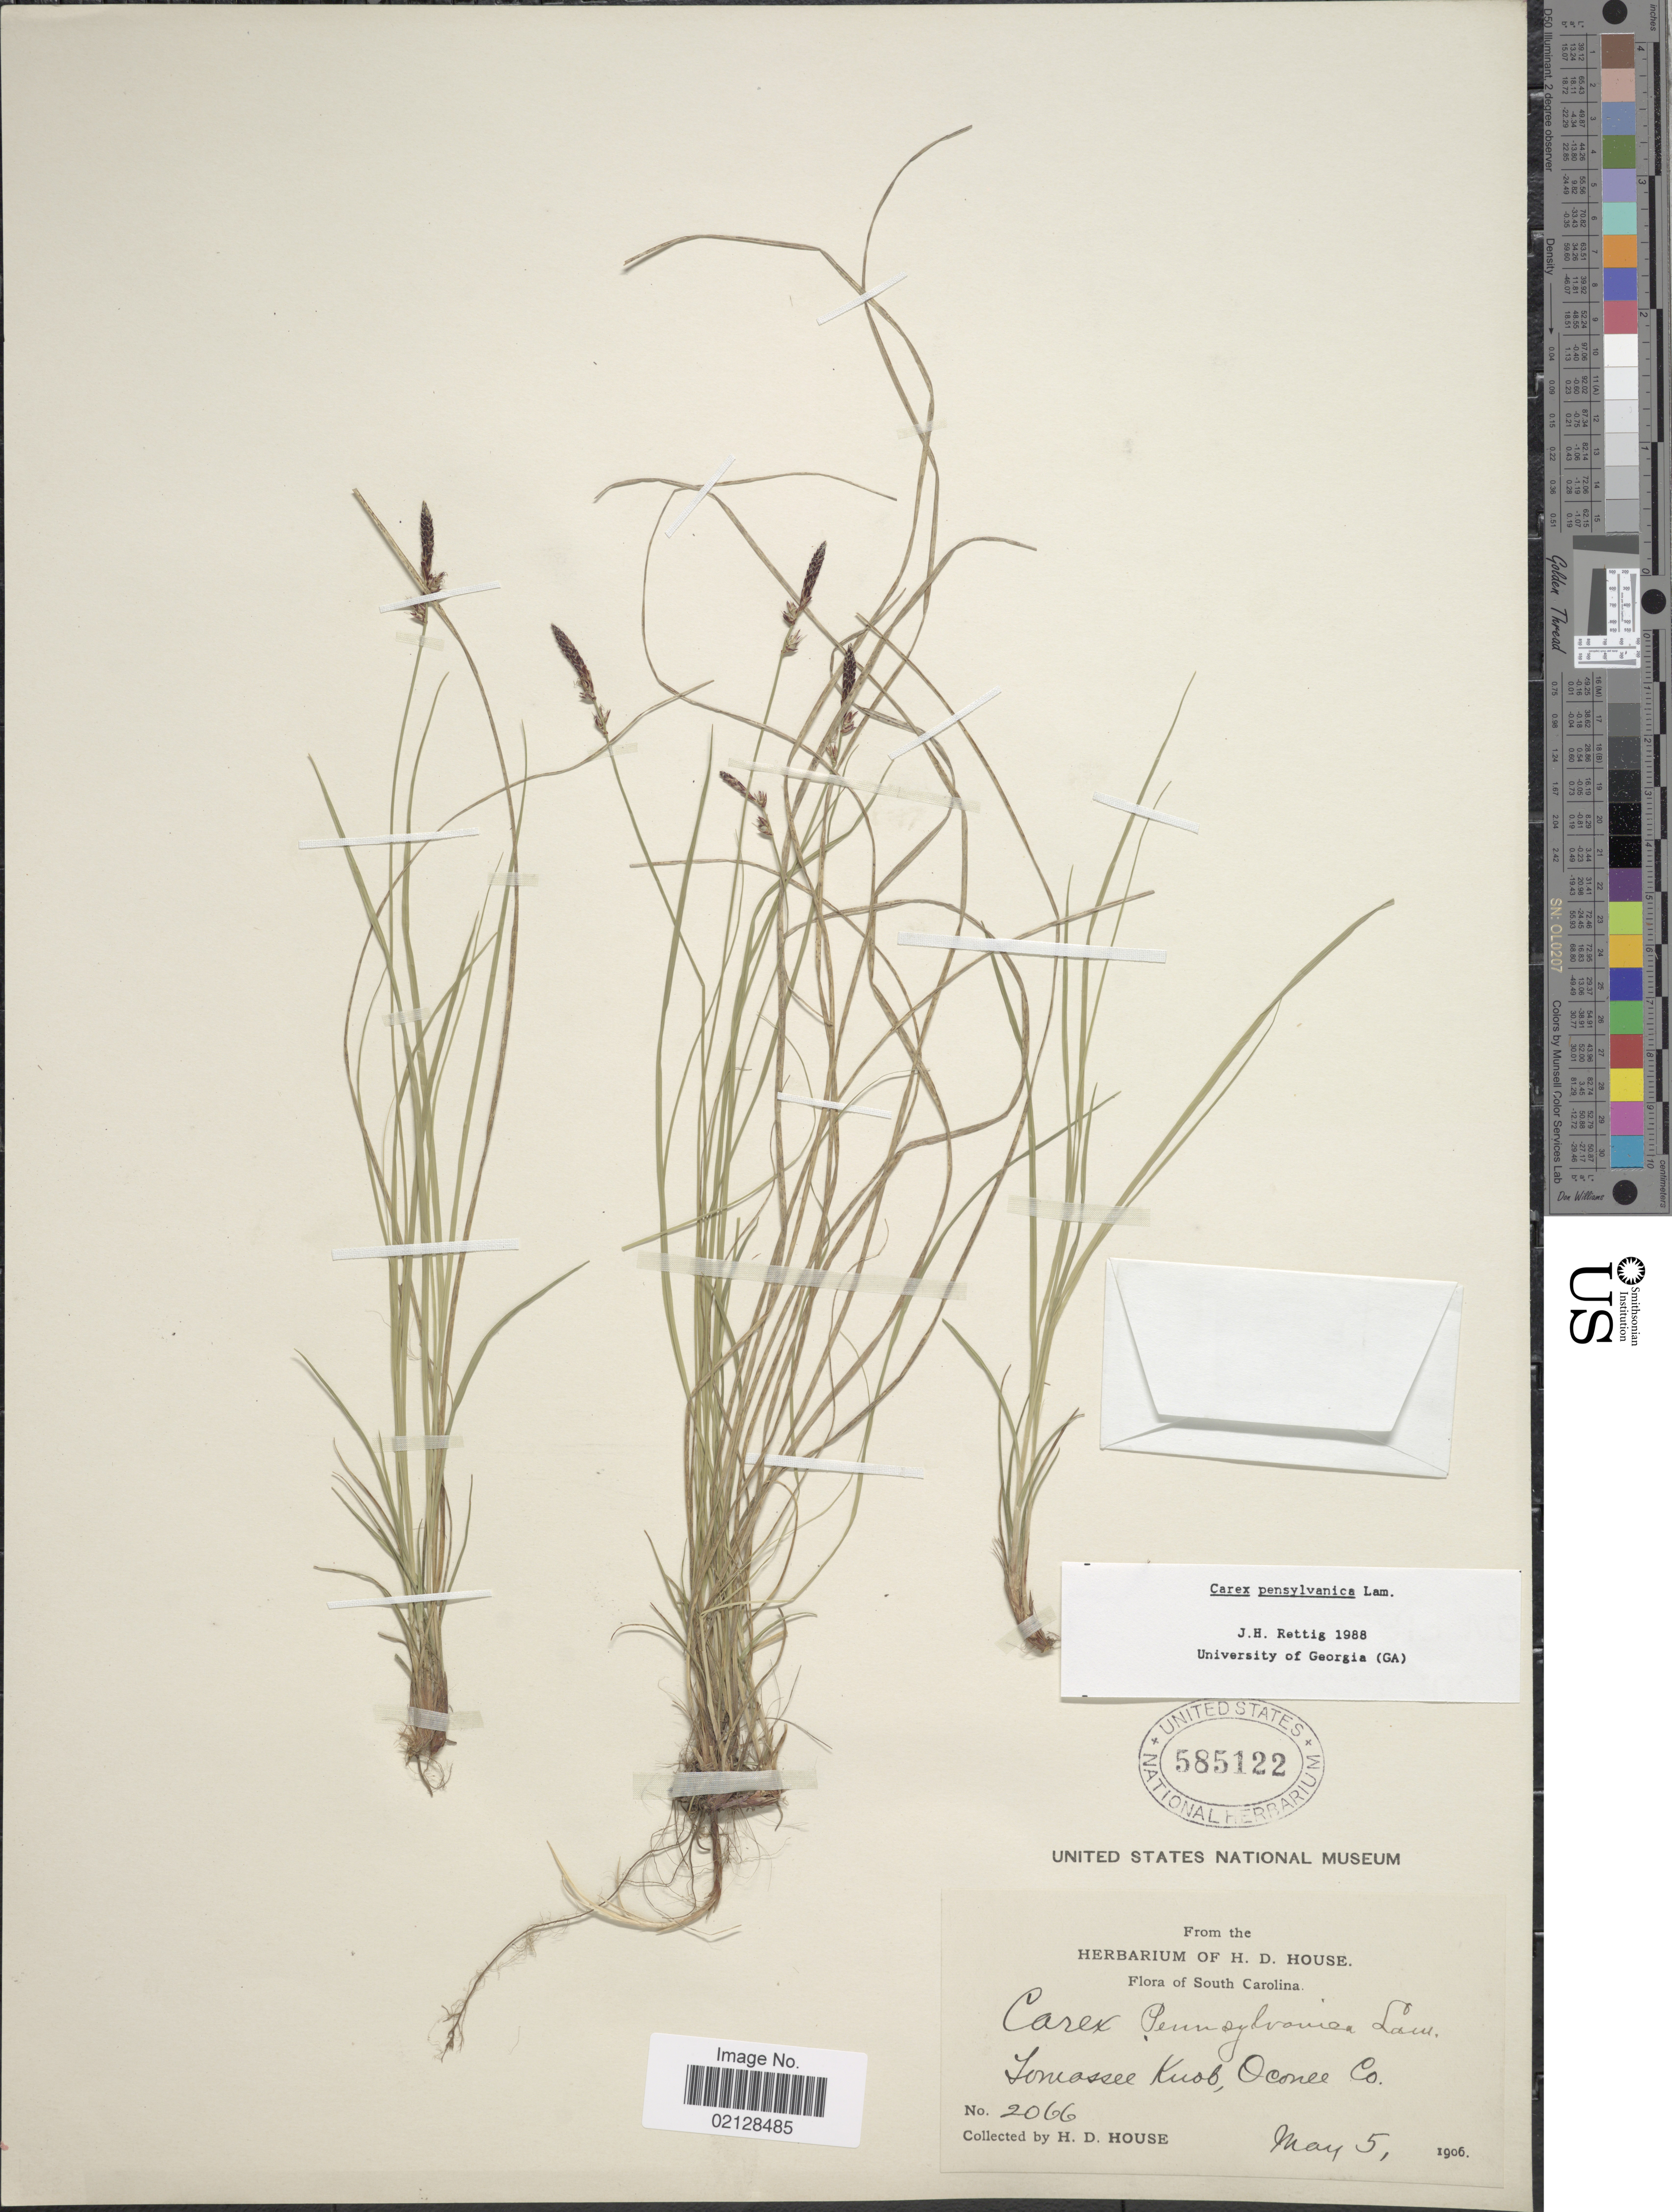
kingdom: Plantae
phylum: Tracheophyta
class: Liliopsida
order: Poales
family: Cyperaceae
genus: Carex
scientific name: Carex pensylvanica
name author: Lam.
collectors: H. D. House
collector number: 2066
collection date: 1906-05-05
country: United States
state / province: South Carolina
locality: Toneossee Knob, Oconee Co.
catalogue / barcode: US 585122